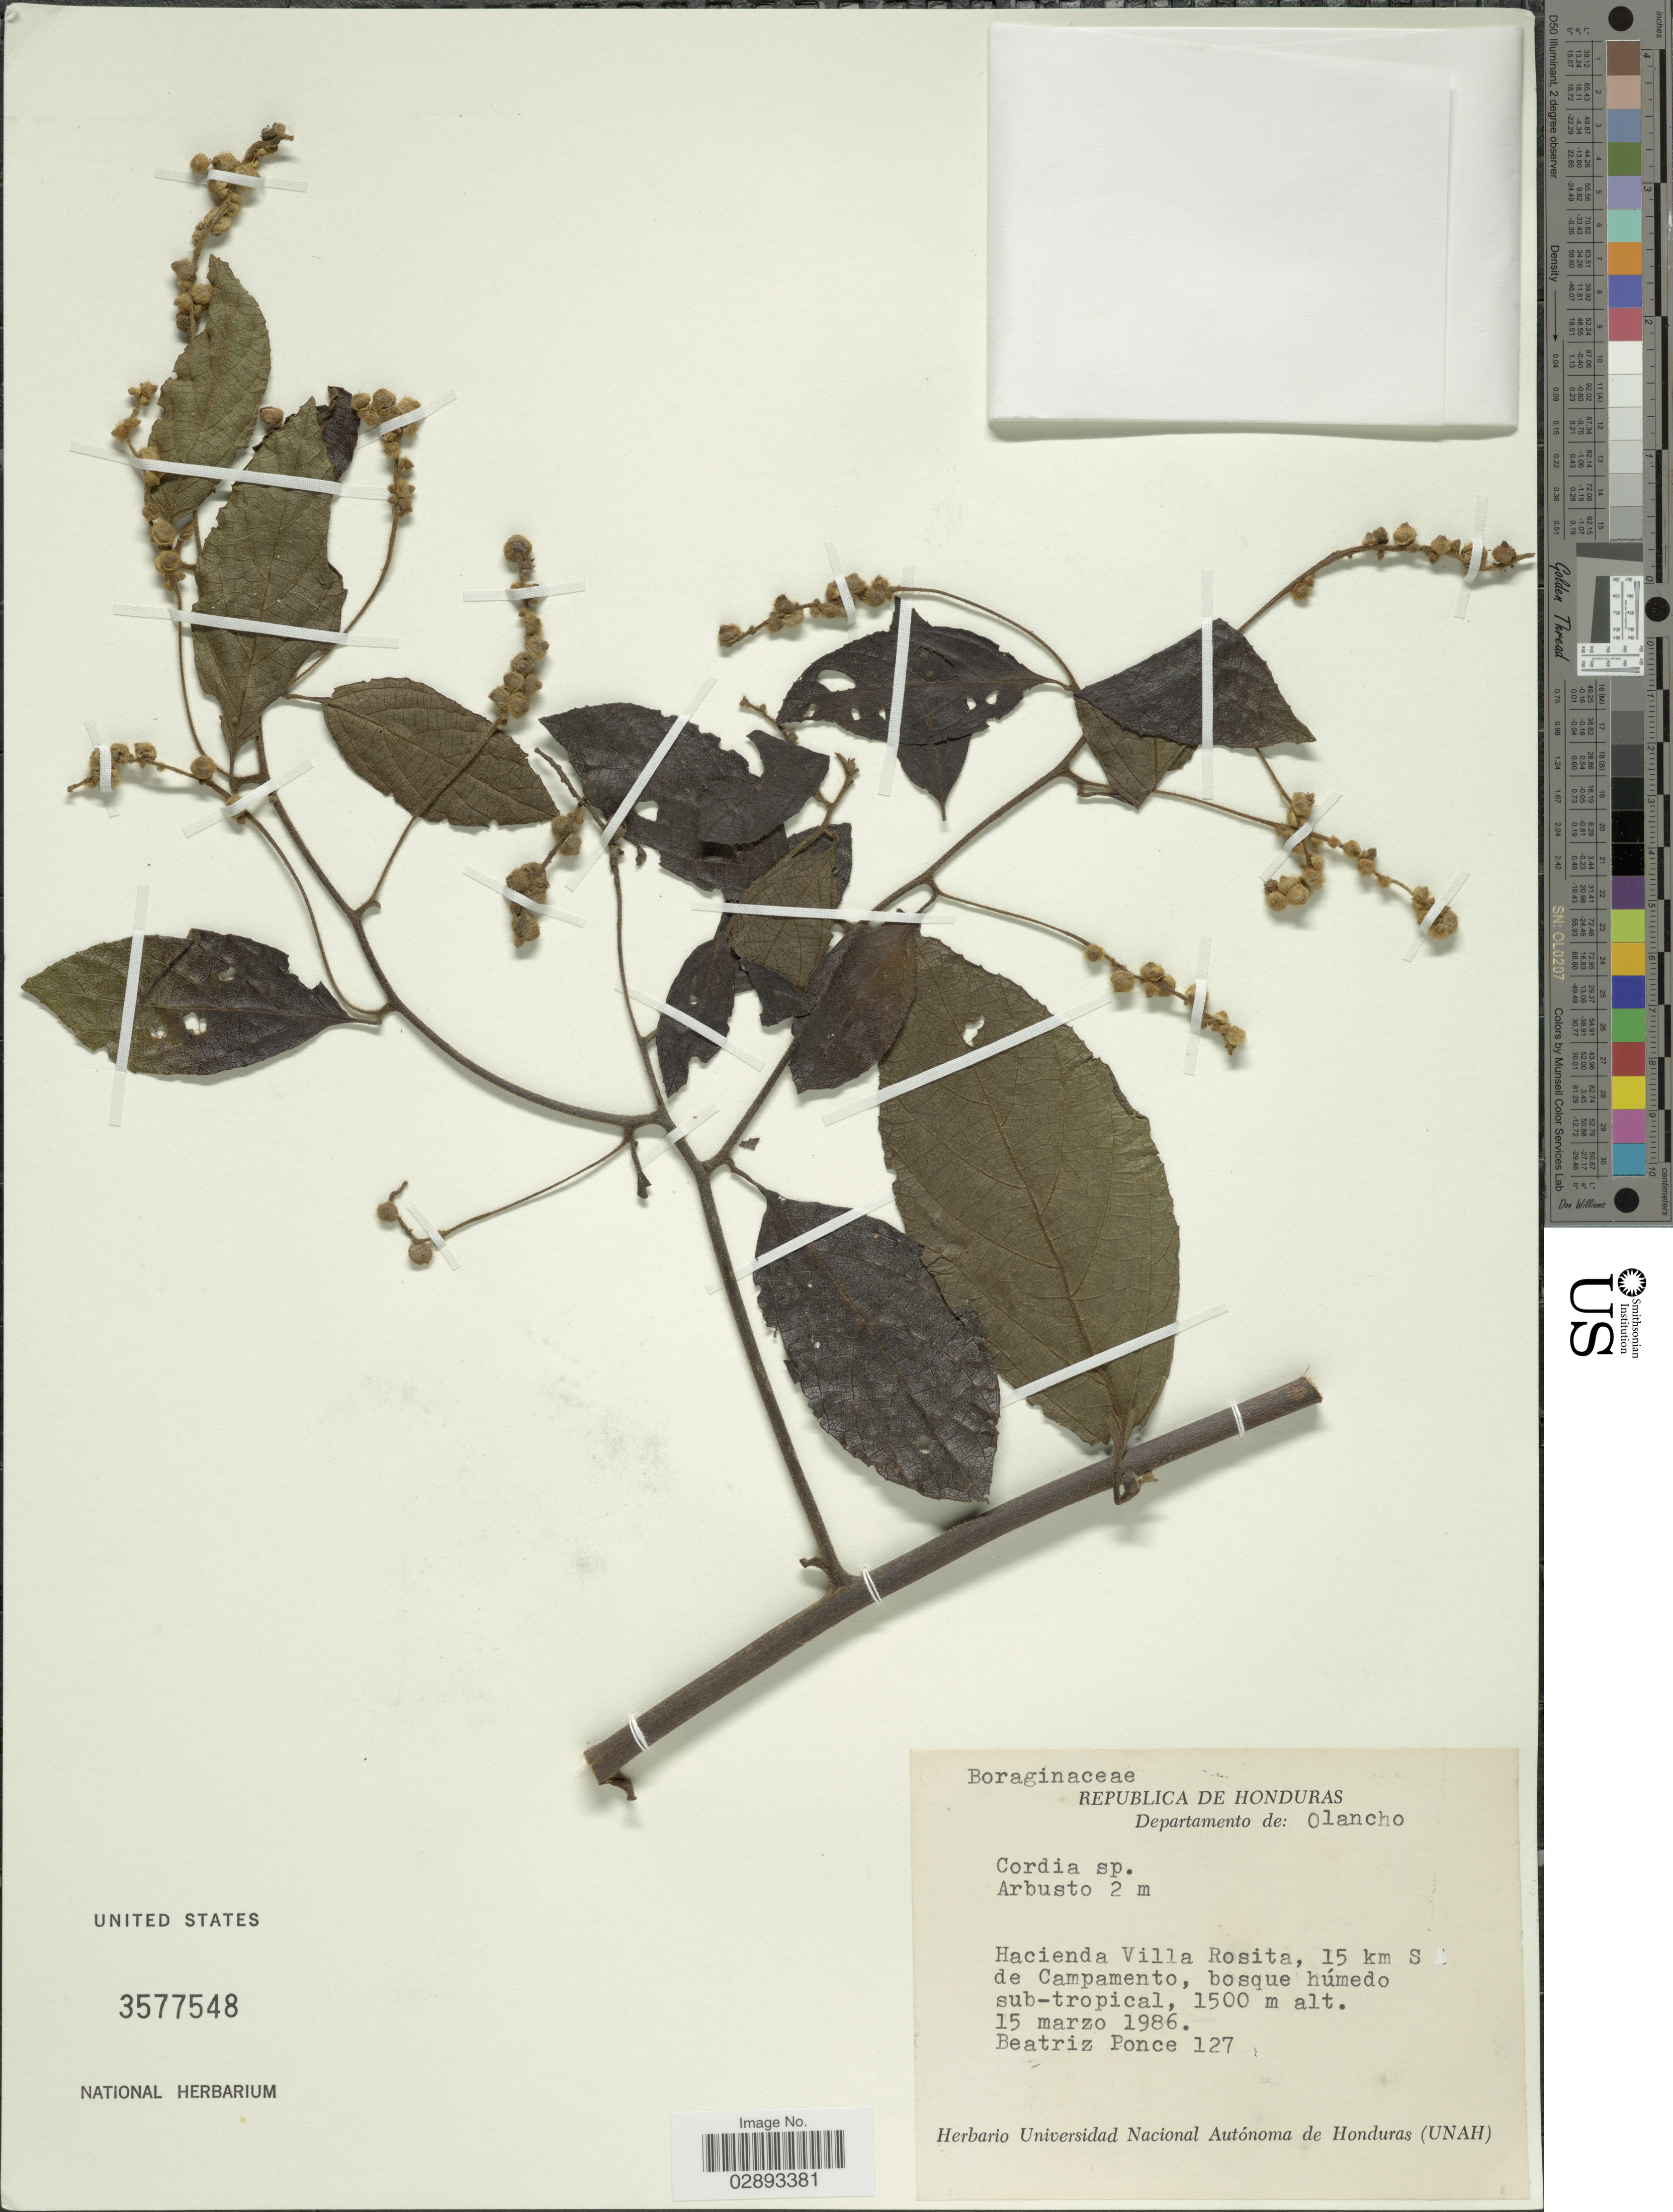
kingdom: Plantae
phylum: Tracheophyta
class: Magnoliopsida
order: Boraginales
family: Cordiaceae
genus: Varronia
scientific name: Varronia sp.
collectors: B. Ponce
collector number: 127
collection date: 1986-03-15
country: Honduras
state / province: Olancho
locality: Departamento de: Olancho, Hacienda Villa Rosita, 15 Km S de Campamento.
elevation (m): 1500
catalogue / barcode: US 3577548